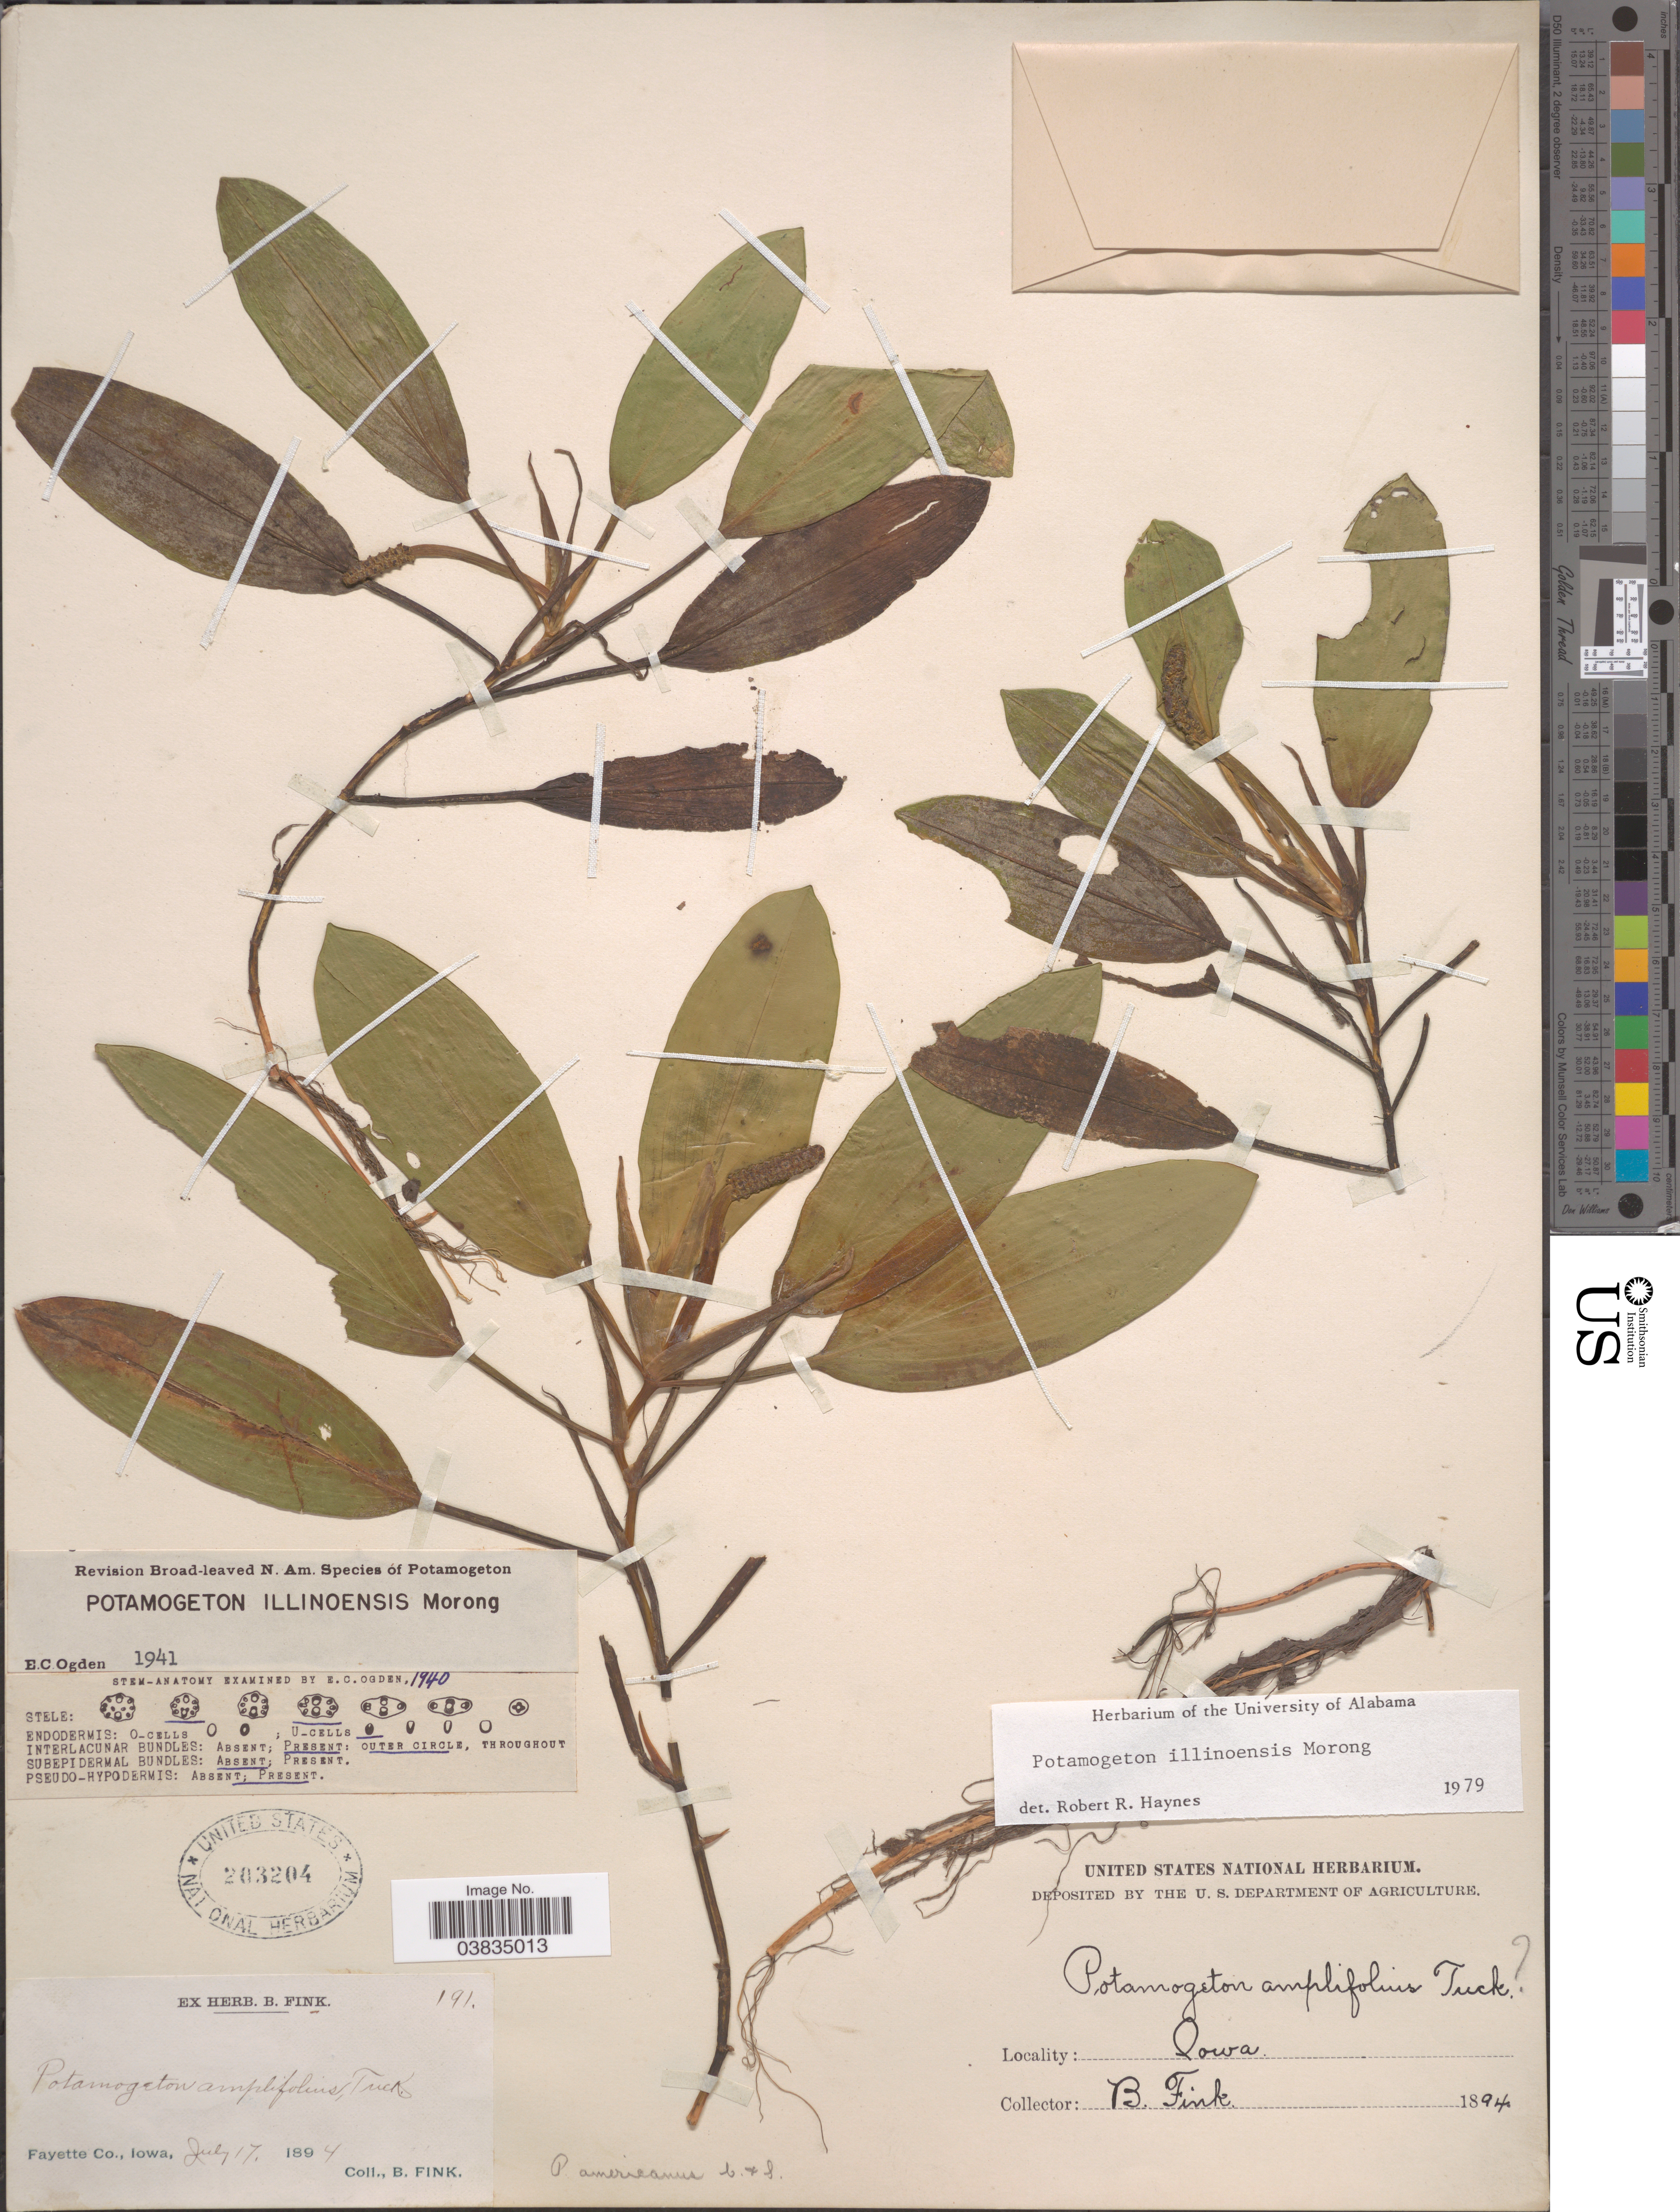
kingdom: Plantae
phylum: Tracheophyta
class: Liliopsida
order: Alismatales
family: Potamogetonaceae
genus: Potamogeton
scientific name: Potamogeton illinoensis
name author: Morong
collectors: B. Fink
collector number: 191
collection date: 1894-07-17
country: United States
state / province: Iowa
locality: Fayette Co.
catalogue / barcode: US 203204